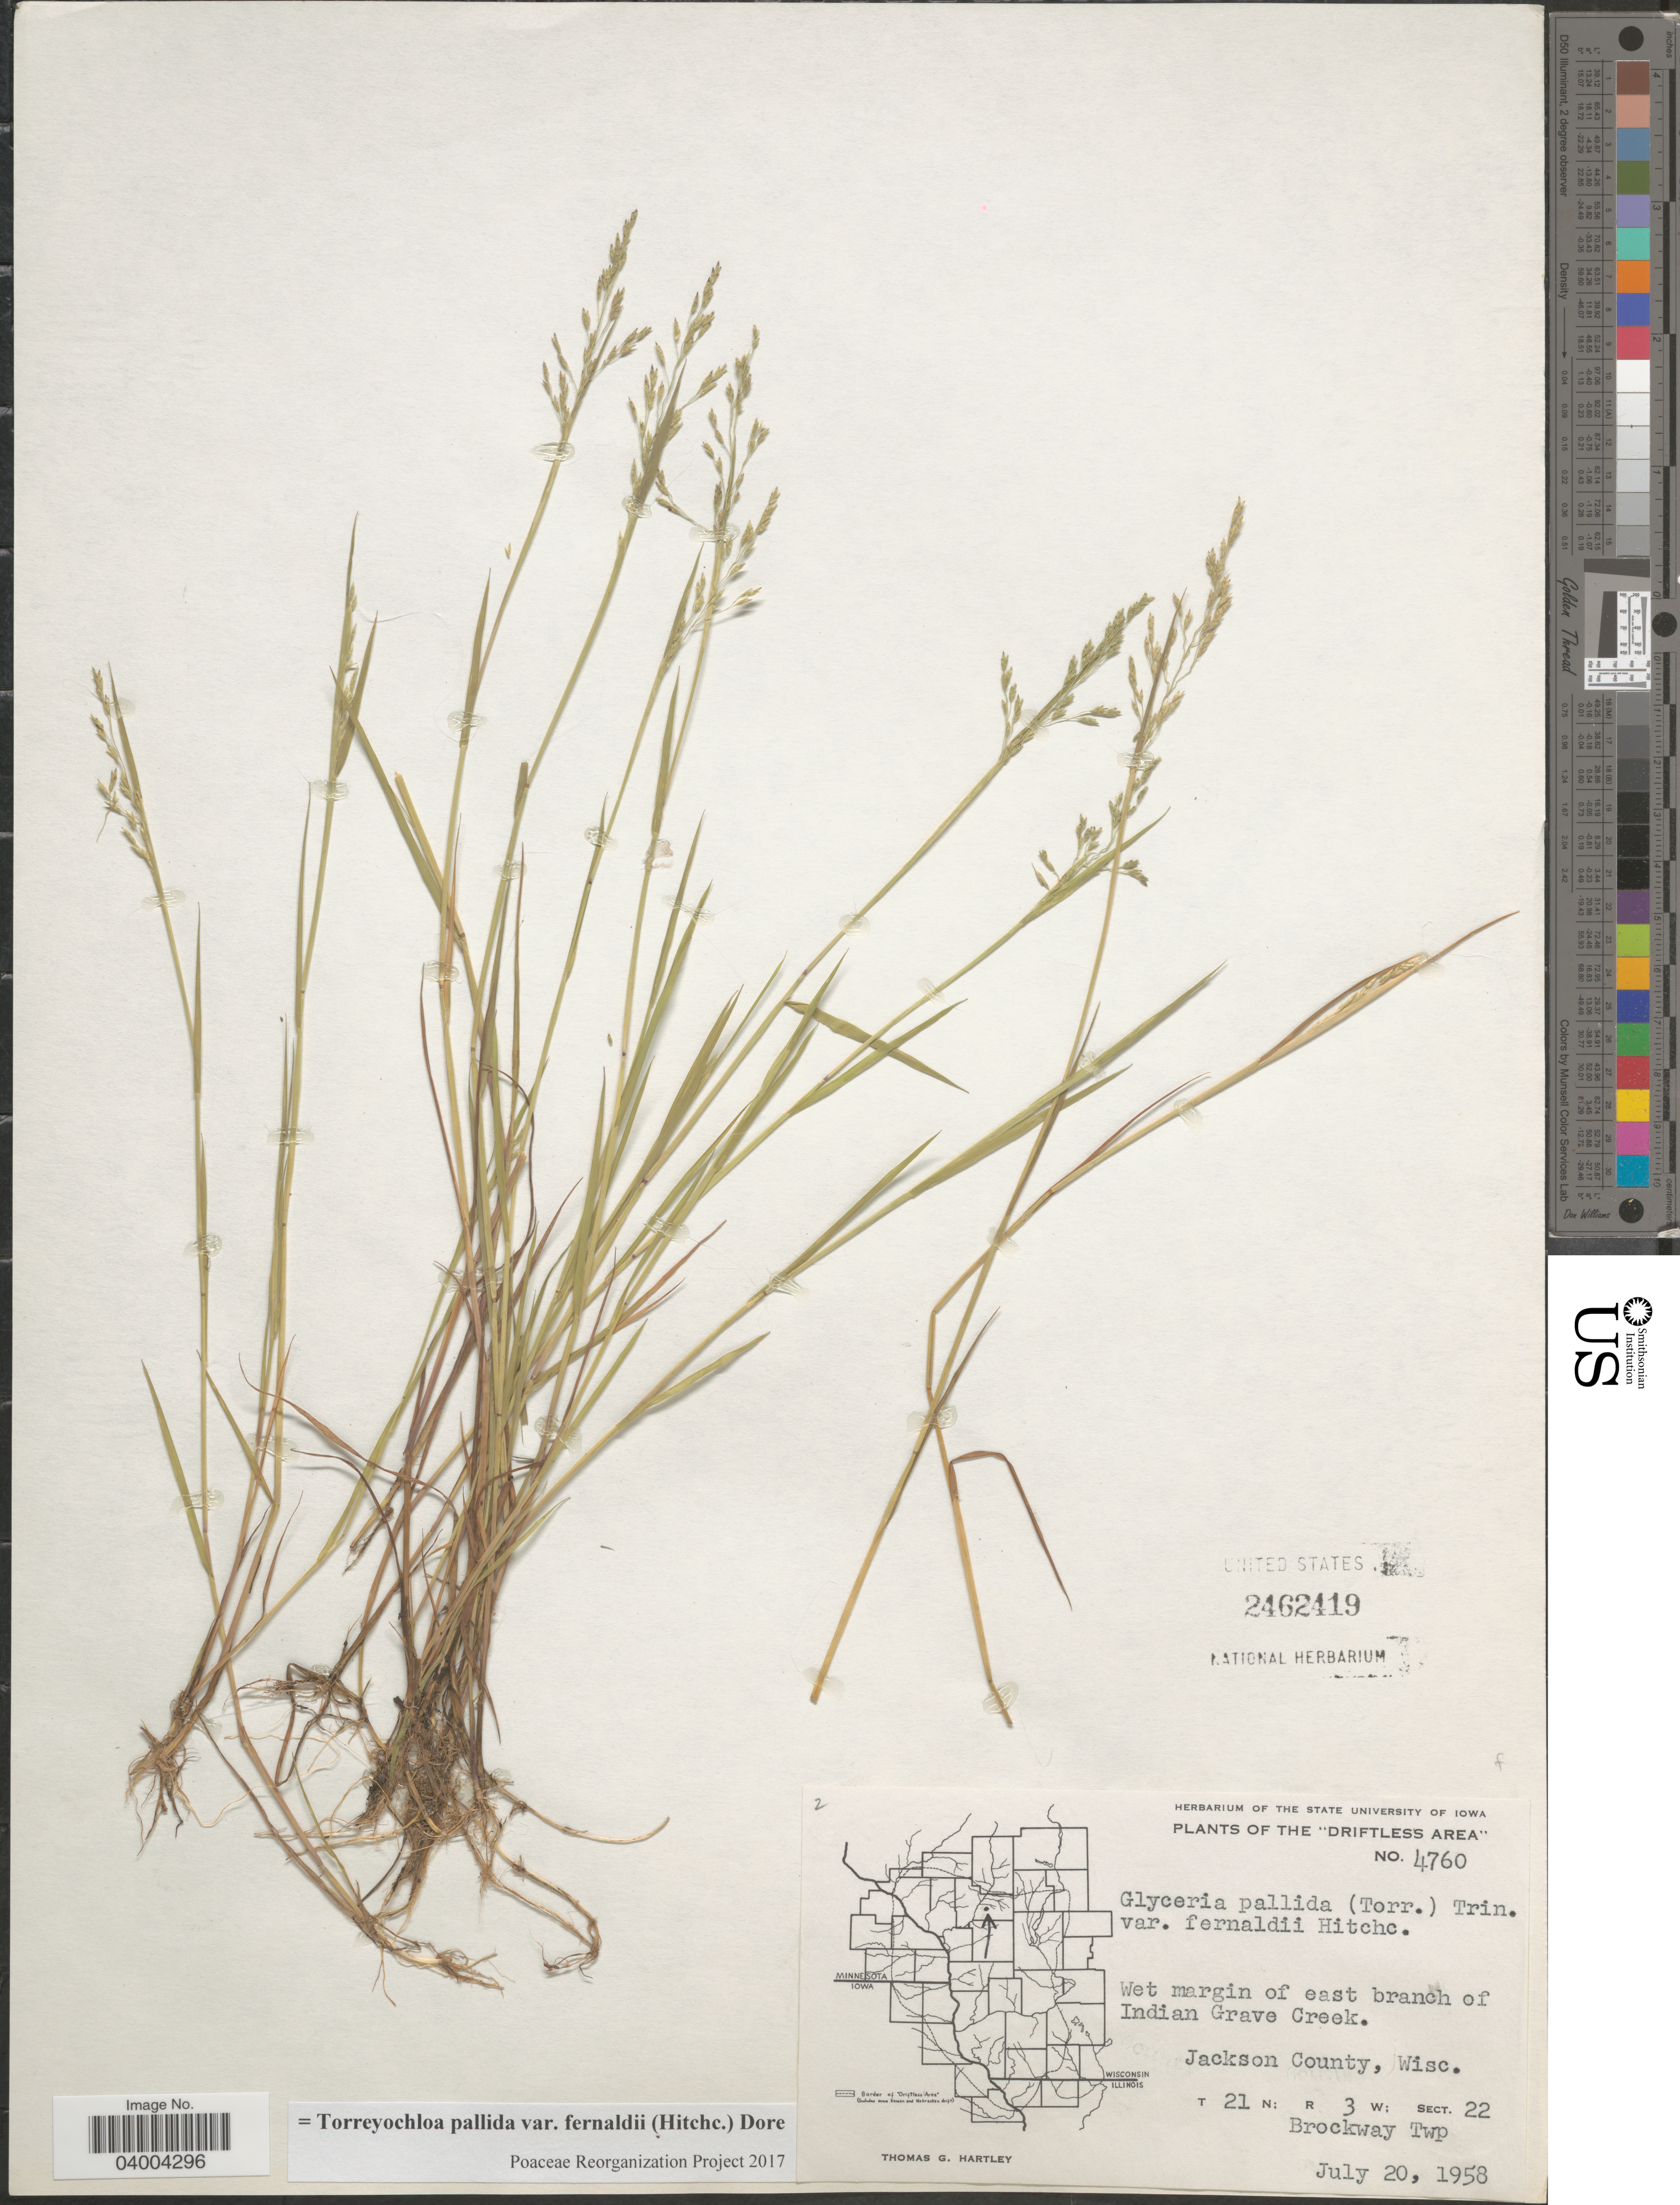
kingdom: Plantae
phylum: Tracheophyta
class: Liliopsida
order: Poales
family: Poaceae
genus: Torreyochloa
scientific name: Torreyochloa pallida var. fernaldii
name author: (Hitchc.) Dore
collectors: T. G. Hartley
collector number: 4760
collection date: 1958-07-20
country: United States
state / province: Wisconsin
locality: Driftless Area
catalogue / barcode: US 2462419